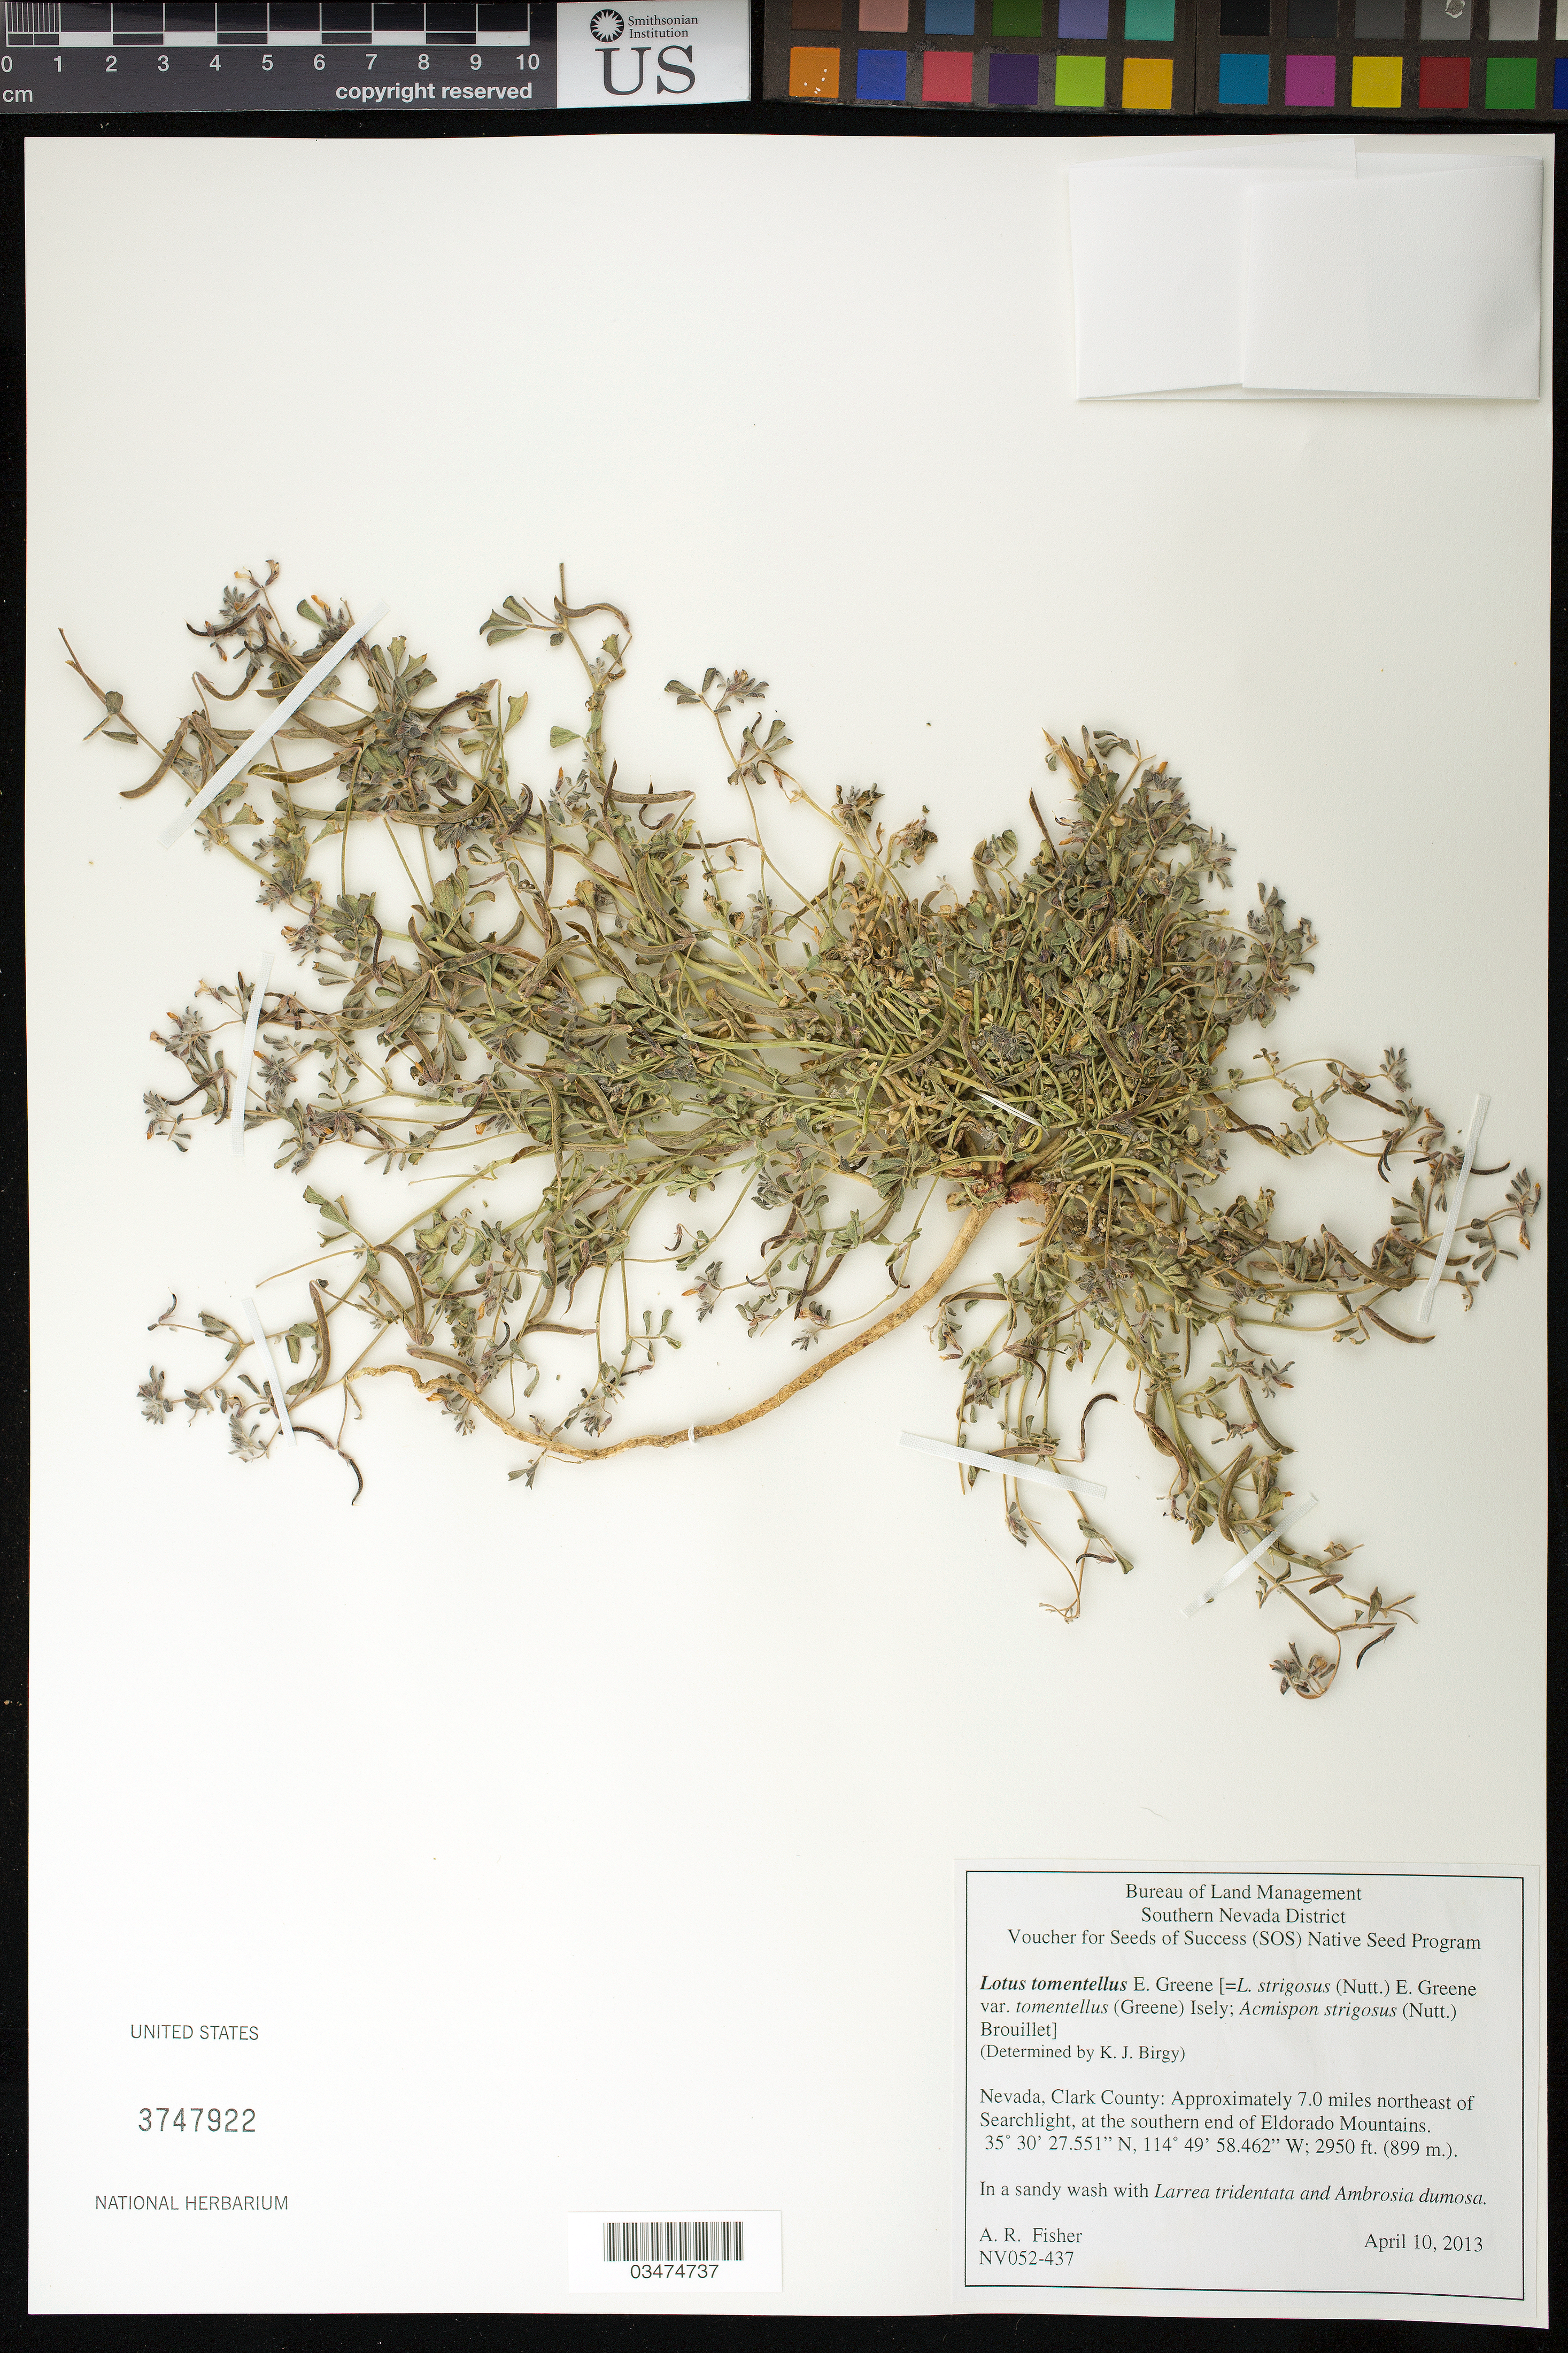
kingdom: Plantae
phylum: Tracheophyta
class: Magnoliopsida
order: Fabales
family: Fabaceae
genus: Lotus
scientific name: Lotus tomentellus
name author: Greene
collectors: A. Fisher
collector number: NV052-437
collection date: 2013-04-10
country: United States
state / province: Nevada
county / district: Clark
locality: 7 mi.NE of Searchlight, at S end of Eldorado Mts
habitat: Sandy wash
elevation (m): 899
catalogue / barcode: US 3747922